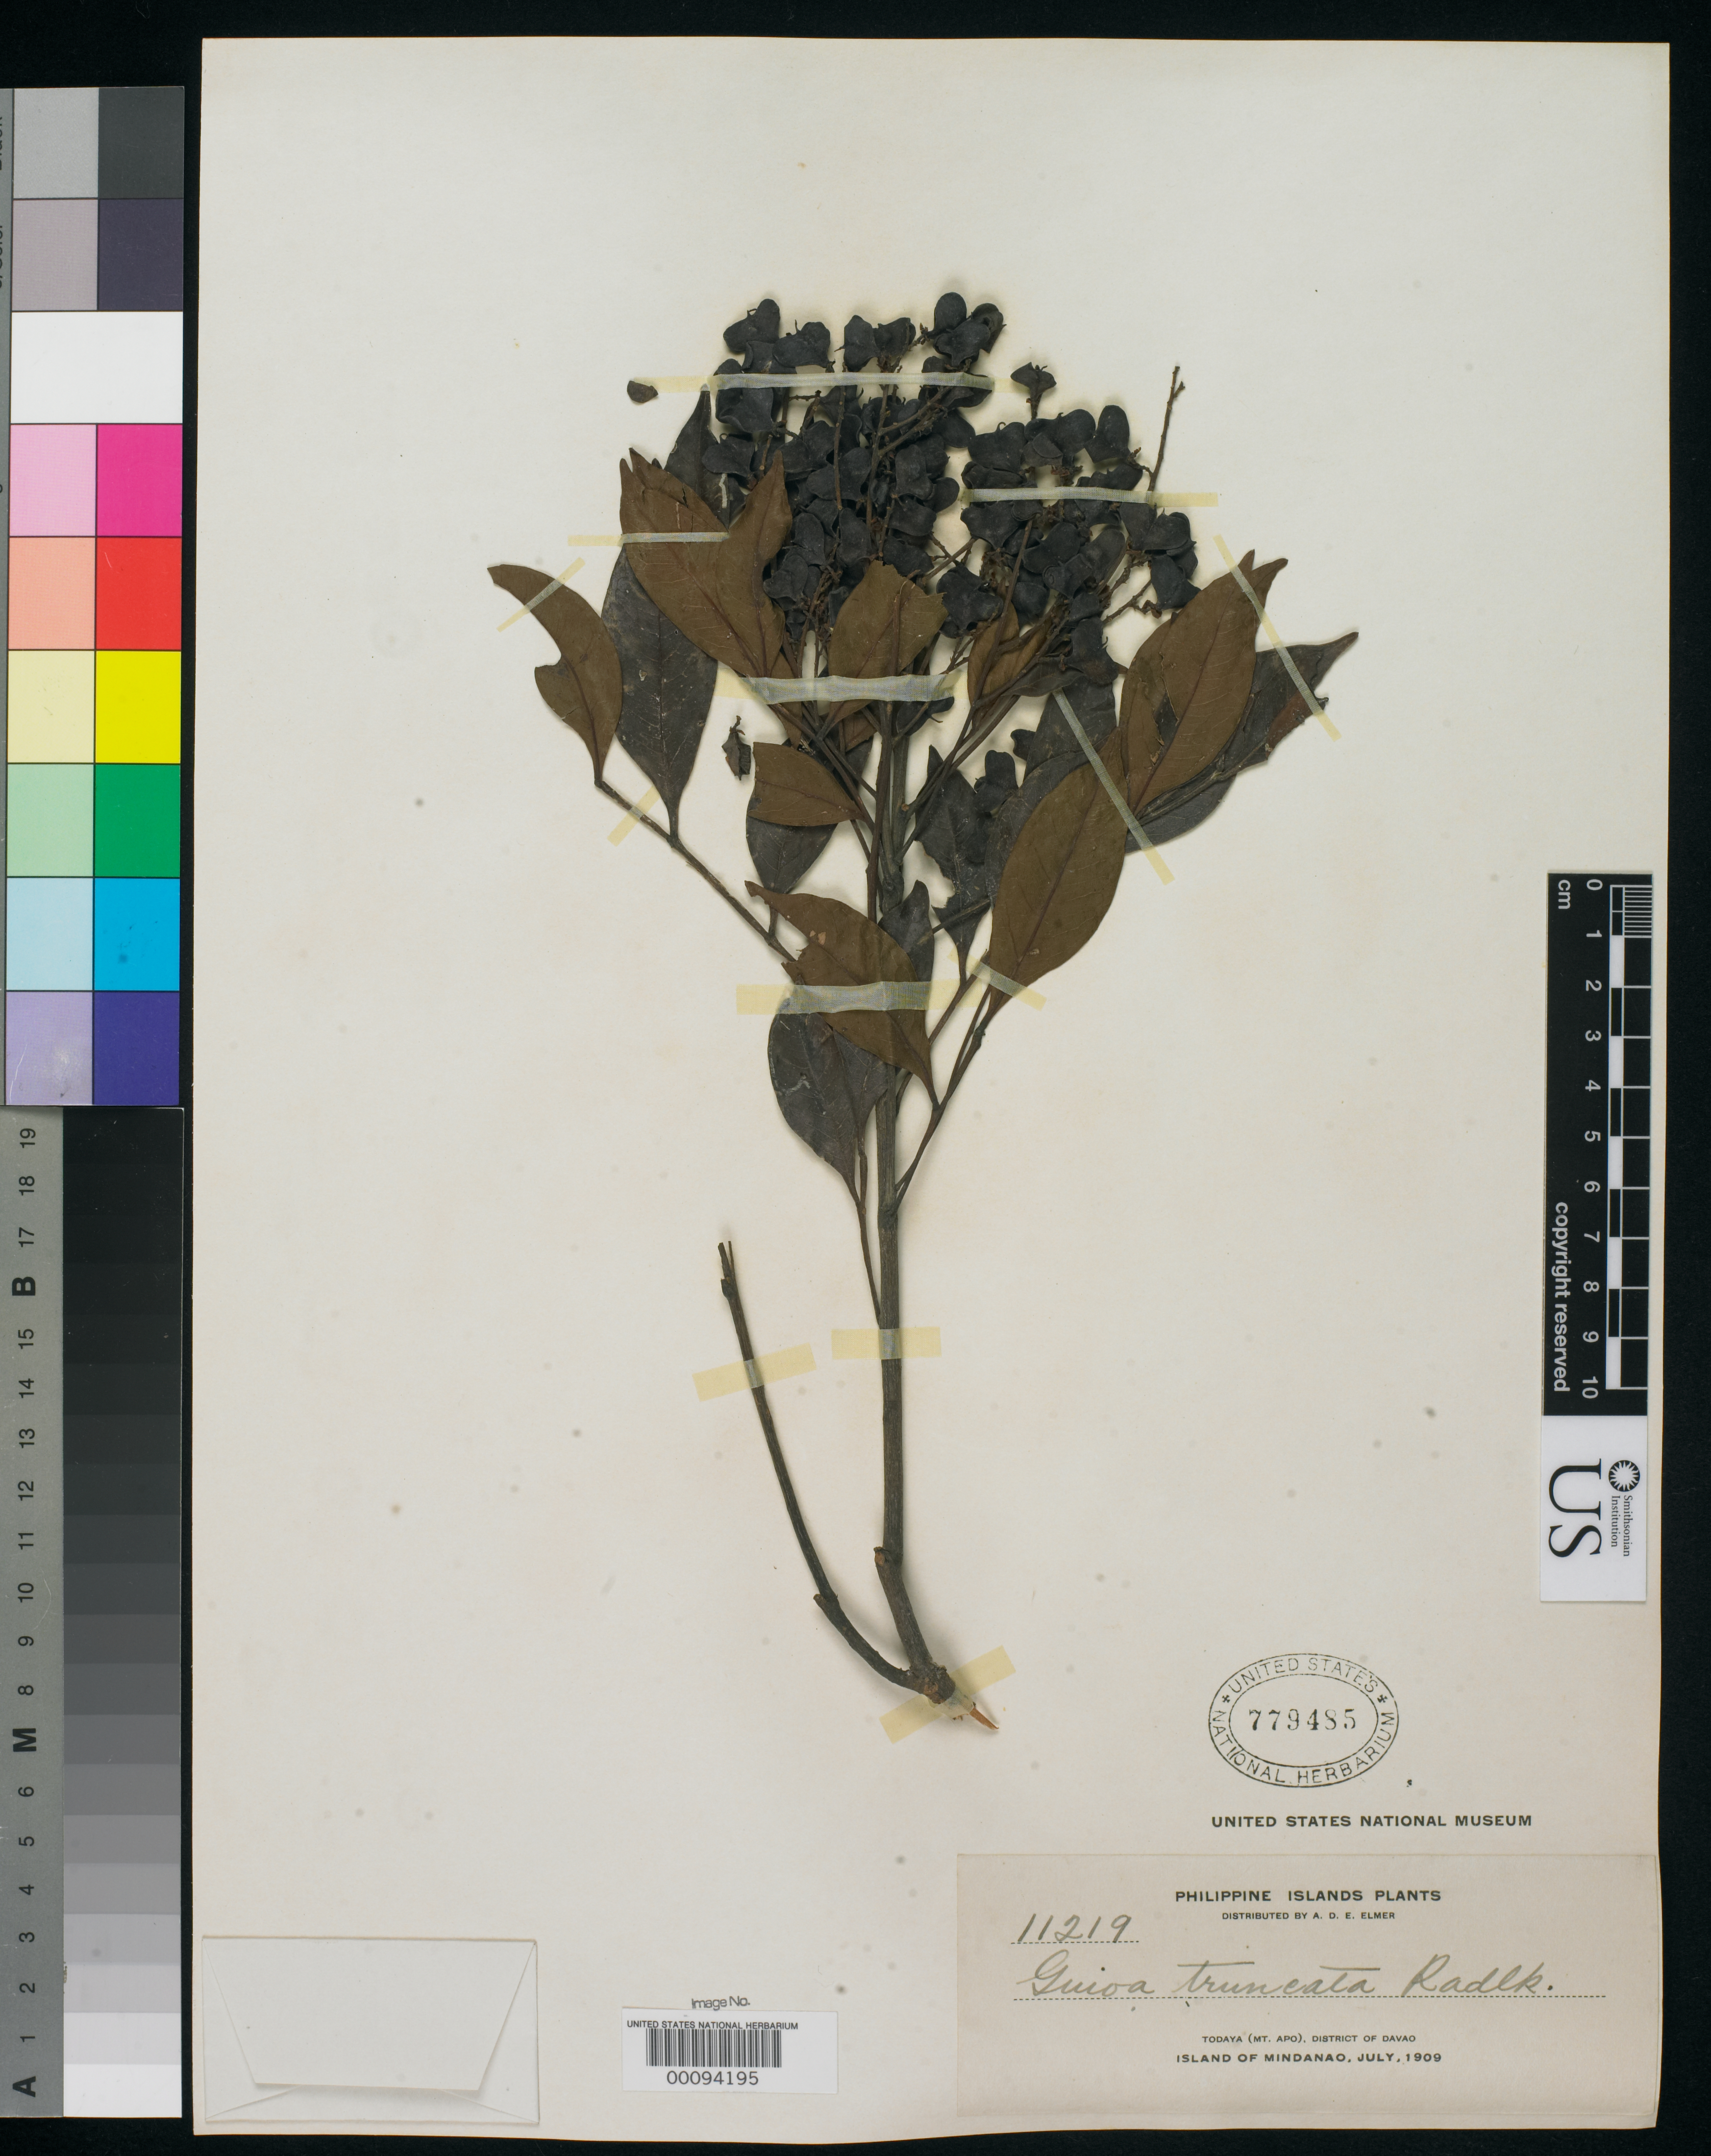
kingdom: Plantae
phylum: Tracheophyta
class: Magnoliopsida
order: Sapindales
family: Sapindaceae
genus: Guioa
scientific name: Guioa truncata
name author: Radlk. in Elmer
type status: Isotype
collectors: A. D. E. Elmer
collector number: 11219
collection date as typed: Jul 1909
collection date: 1909-07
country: Philippines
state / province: Davao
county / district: Davao del Sur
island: Mindanao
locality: Todaya, Mt. Apo.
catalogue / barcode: US 779485